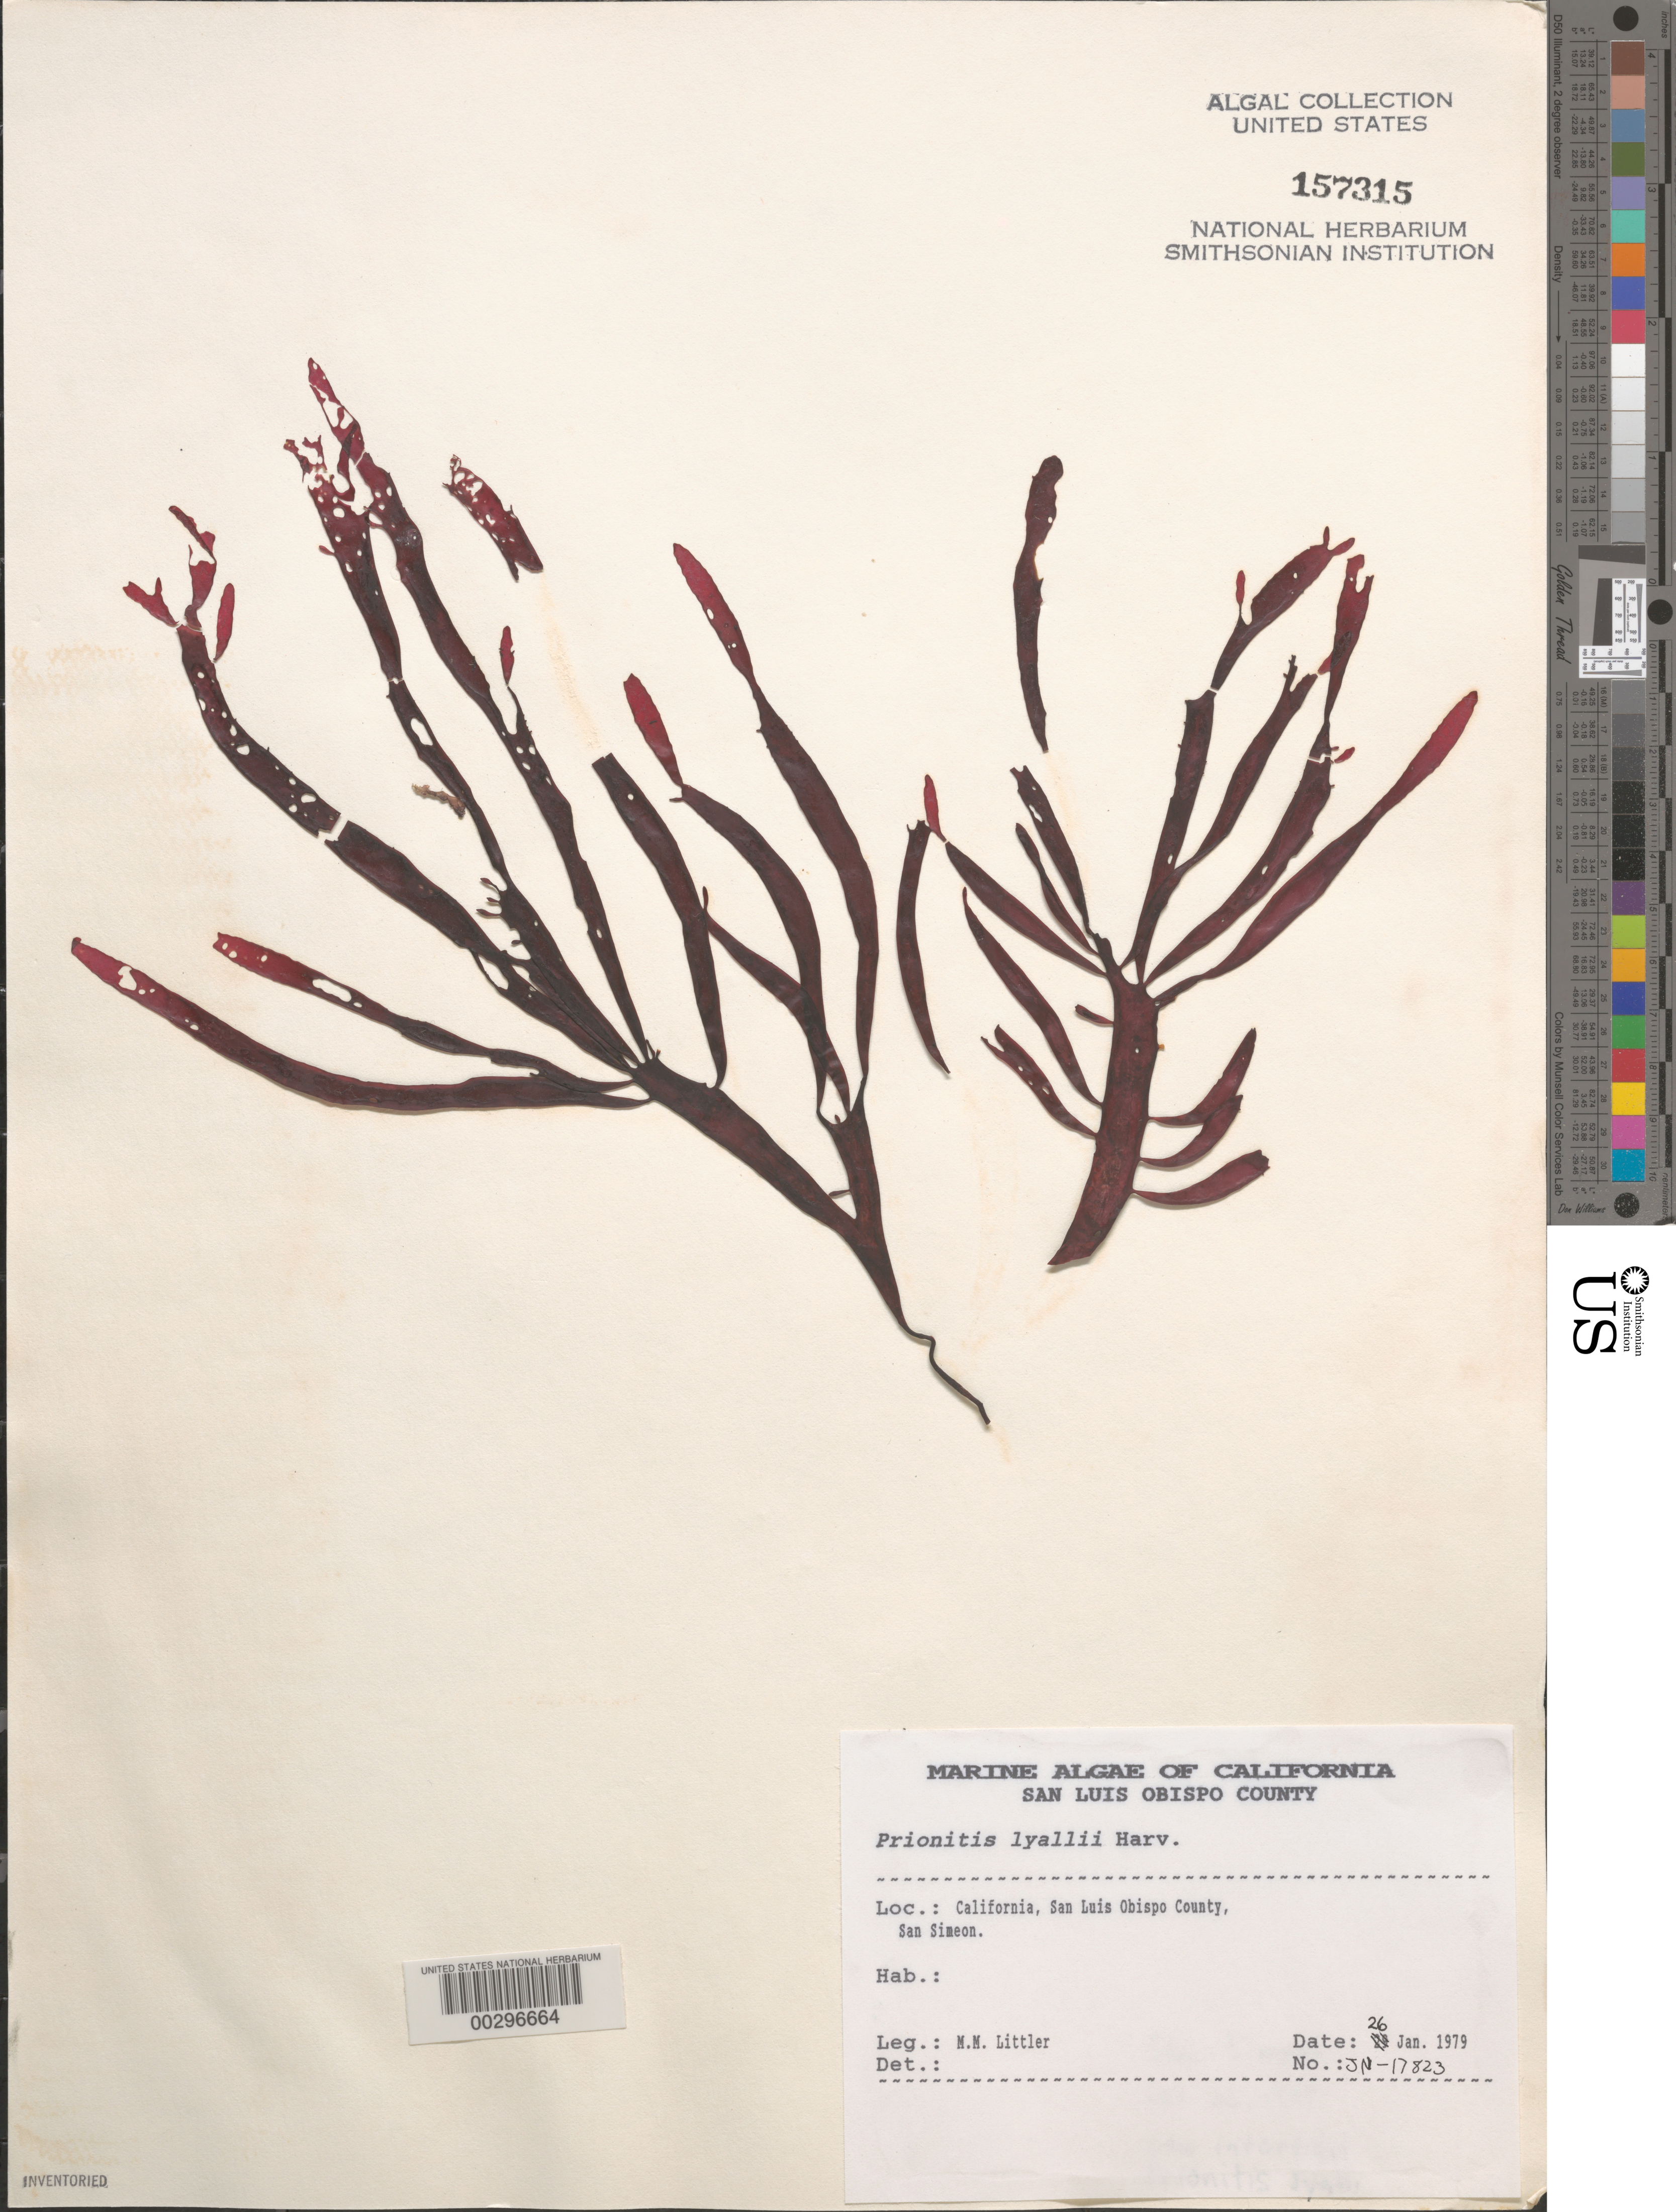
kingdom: Plantae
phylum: Rhodophyta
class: Florideophyceae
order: Cryptonemiales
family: Cryptonemiaceae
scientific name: Prionitis sternbergii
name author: (C. Agardh) J. Agardh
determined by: Algae name updating Project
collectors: M. M. Littler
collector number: Jn-17823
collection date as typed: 26 Jan 1979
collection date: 1979-01-26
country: United States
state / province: California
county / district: San Luis Obispo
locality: San Simeon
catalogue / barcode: US 157315